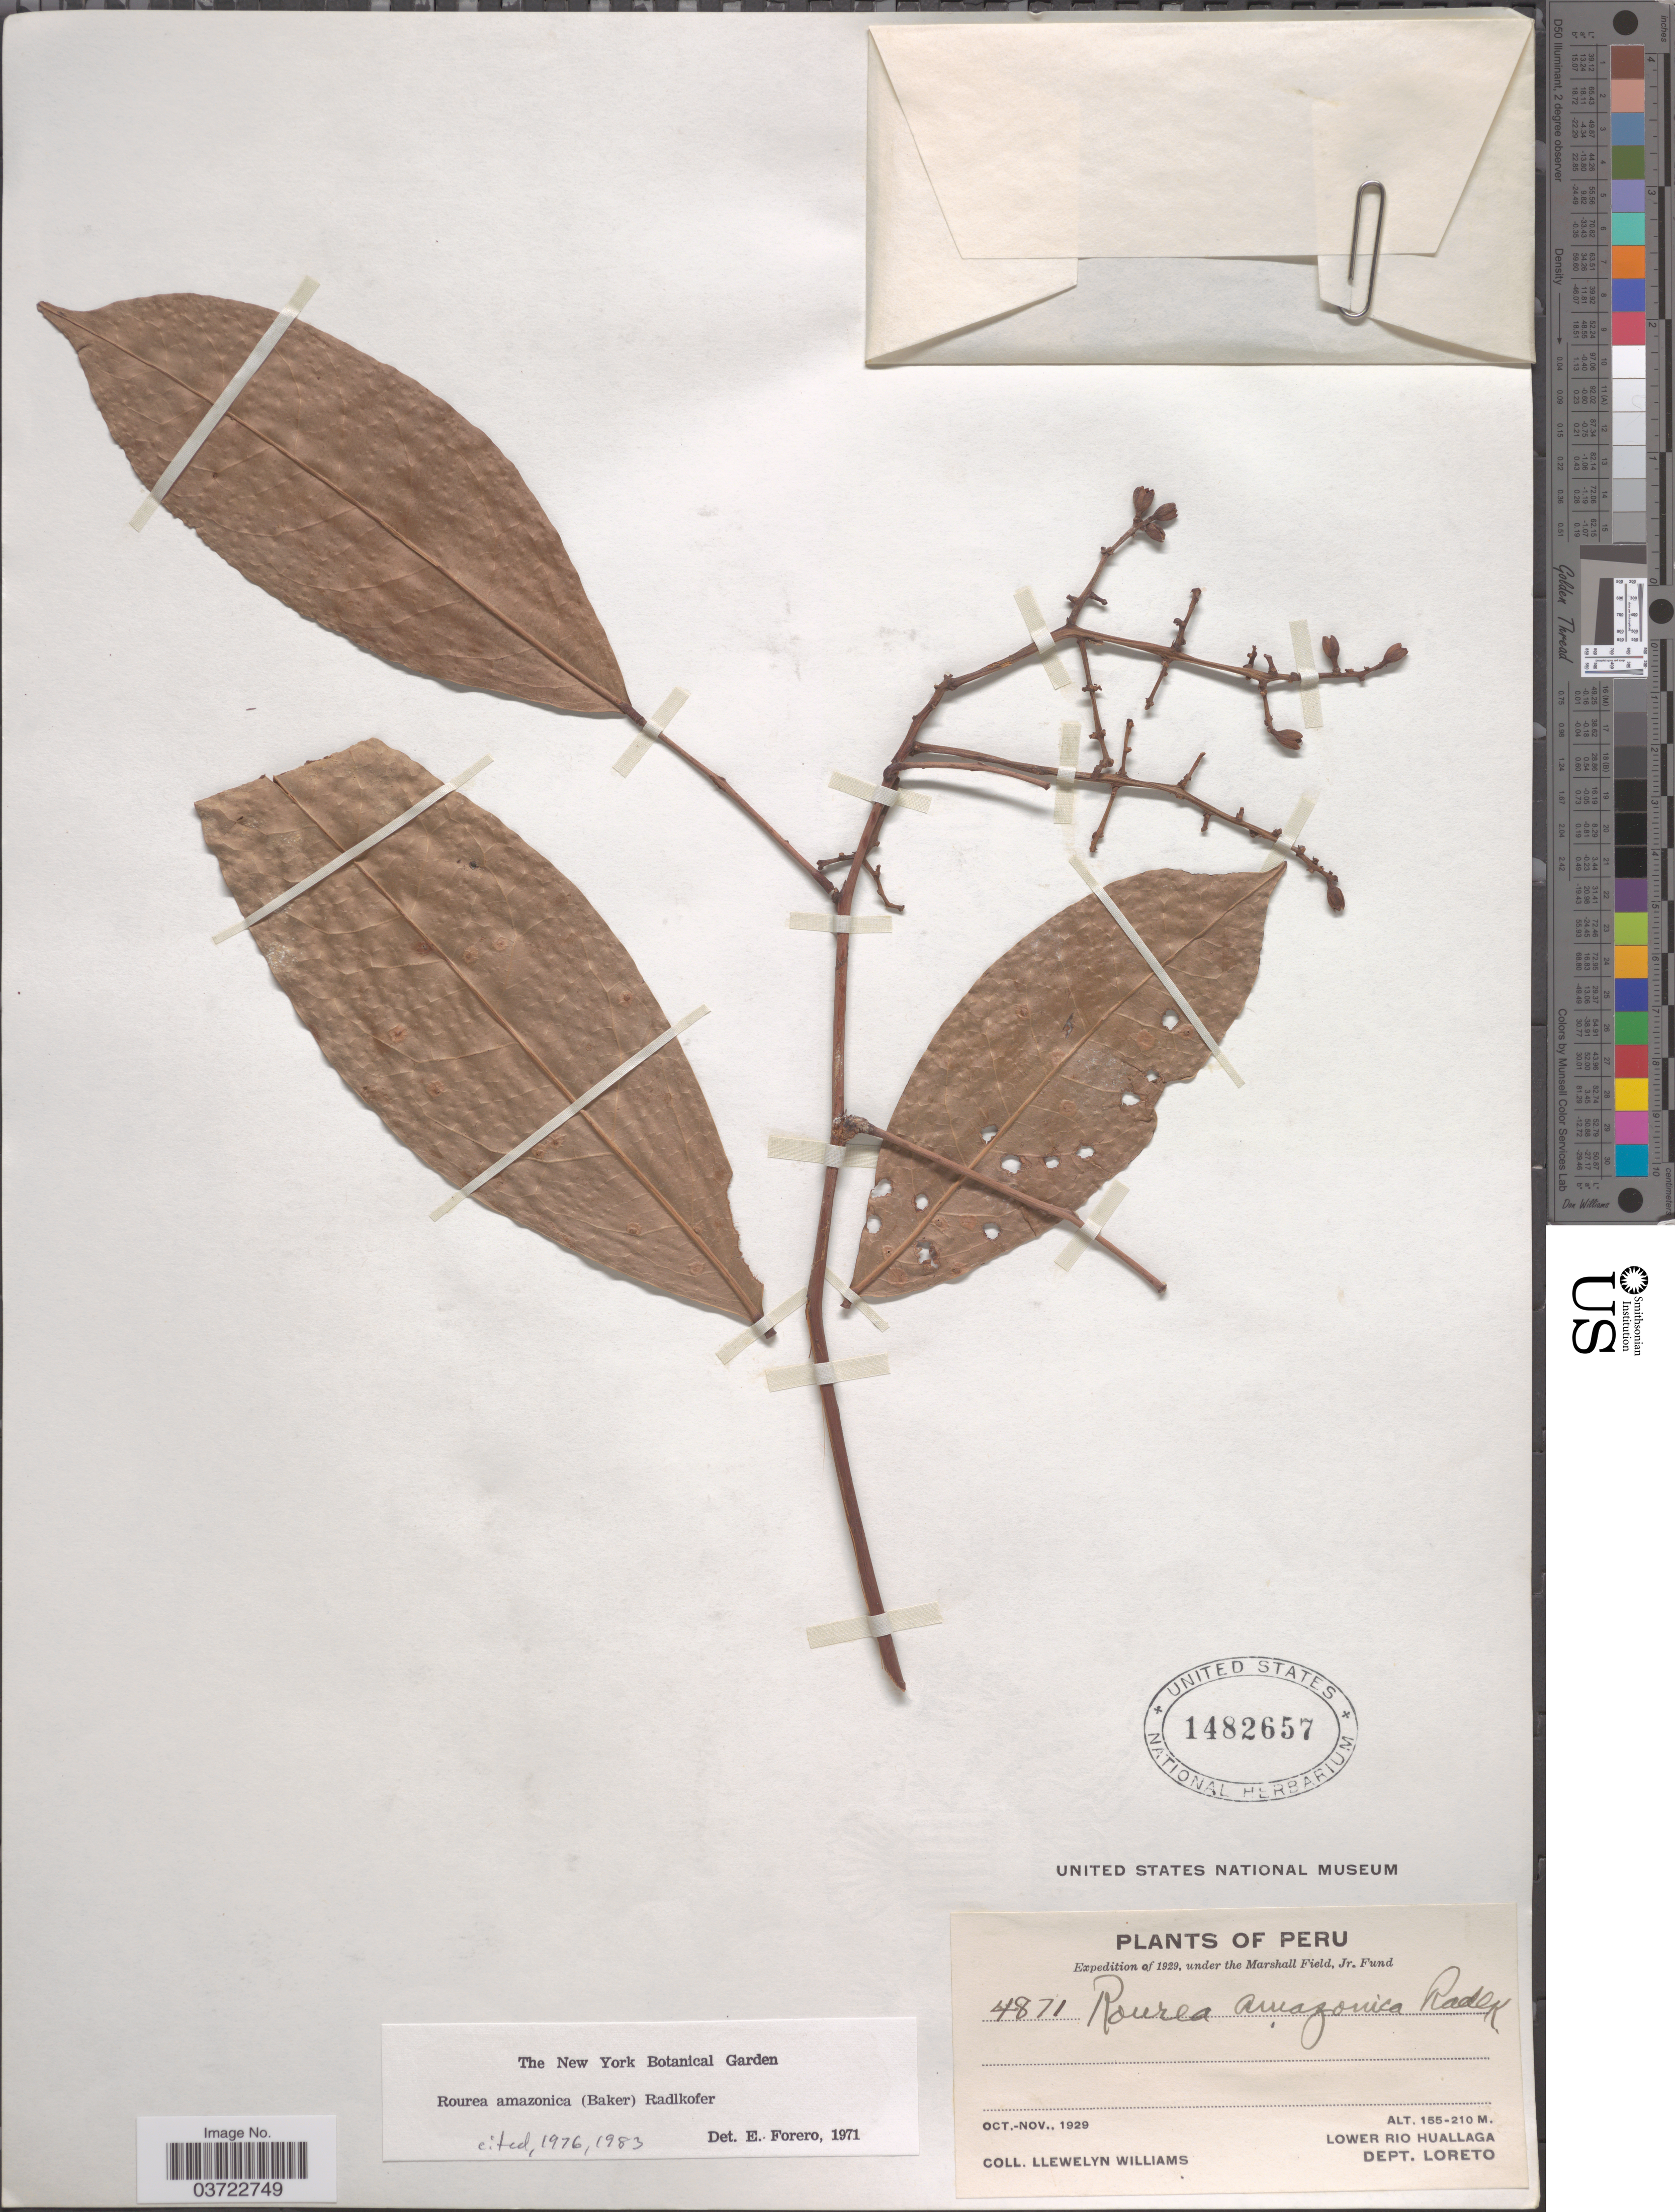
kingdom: Plantae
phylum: Tracheophyta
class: Magnoliopsida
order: Oxalidales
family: Connaraceae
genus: Rourea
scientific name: Rourea amazonica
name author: (Baker) Radlk.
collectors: Ll. Williams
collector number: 4871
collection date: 1929-10/1929-11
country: Peru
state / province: Loreto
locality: Lower Rio Huallaga, Dept. Loreto.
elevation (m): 155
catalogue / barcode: US 1482657